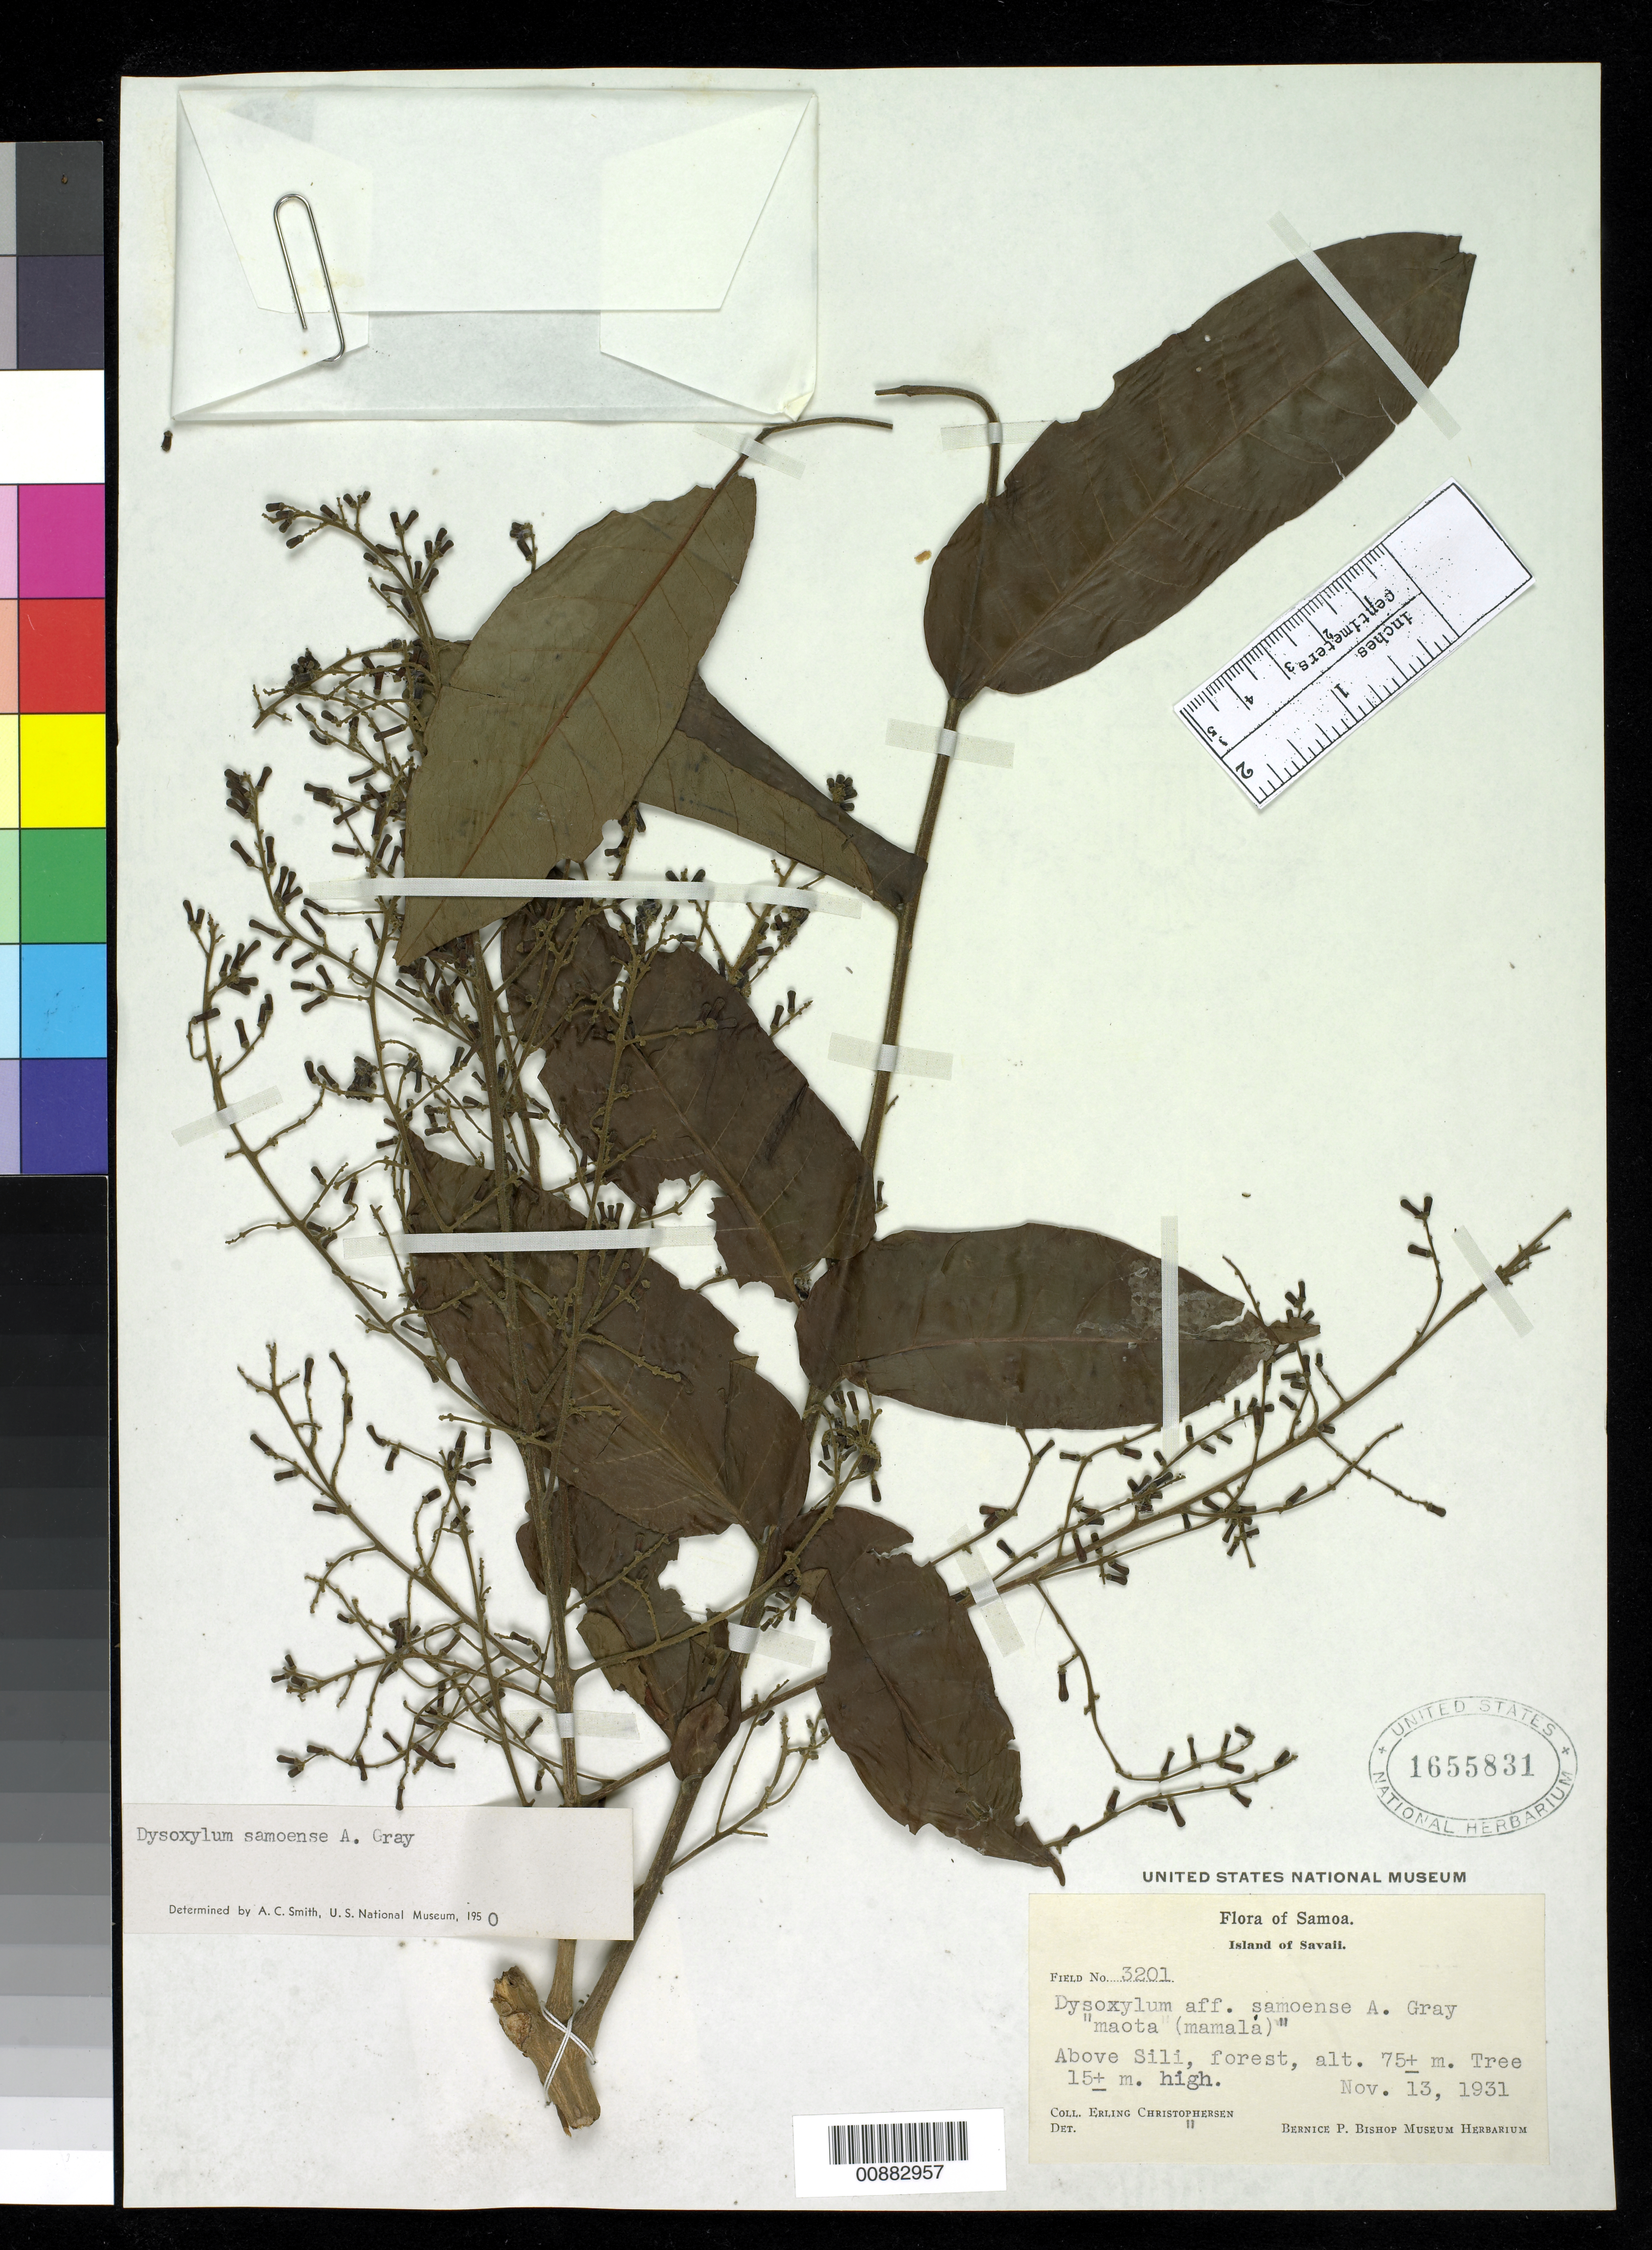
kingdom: Plantae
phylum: Tracheophyta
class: Magnoliopsida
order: Sapindales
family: Meliaceae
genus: Didymocheton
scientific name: Didymocheton alliaceus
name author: (G. Forst.) Mabb.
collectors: E. Christophersen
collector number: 3201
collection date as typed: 13 Nov 1931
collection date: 1931-11-13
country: Samoa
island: Savai'i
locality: above Sili forest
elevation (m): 75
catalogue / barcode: US 1655831